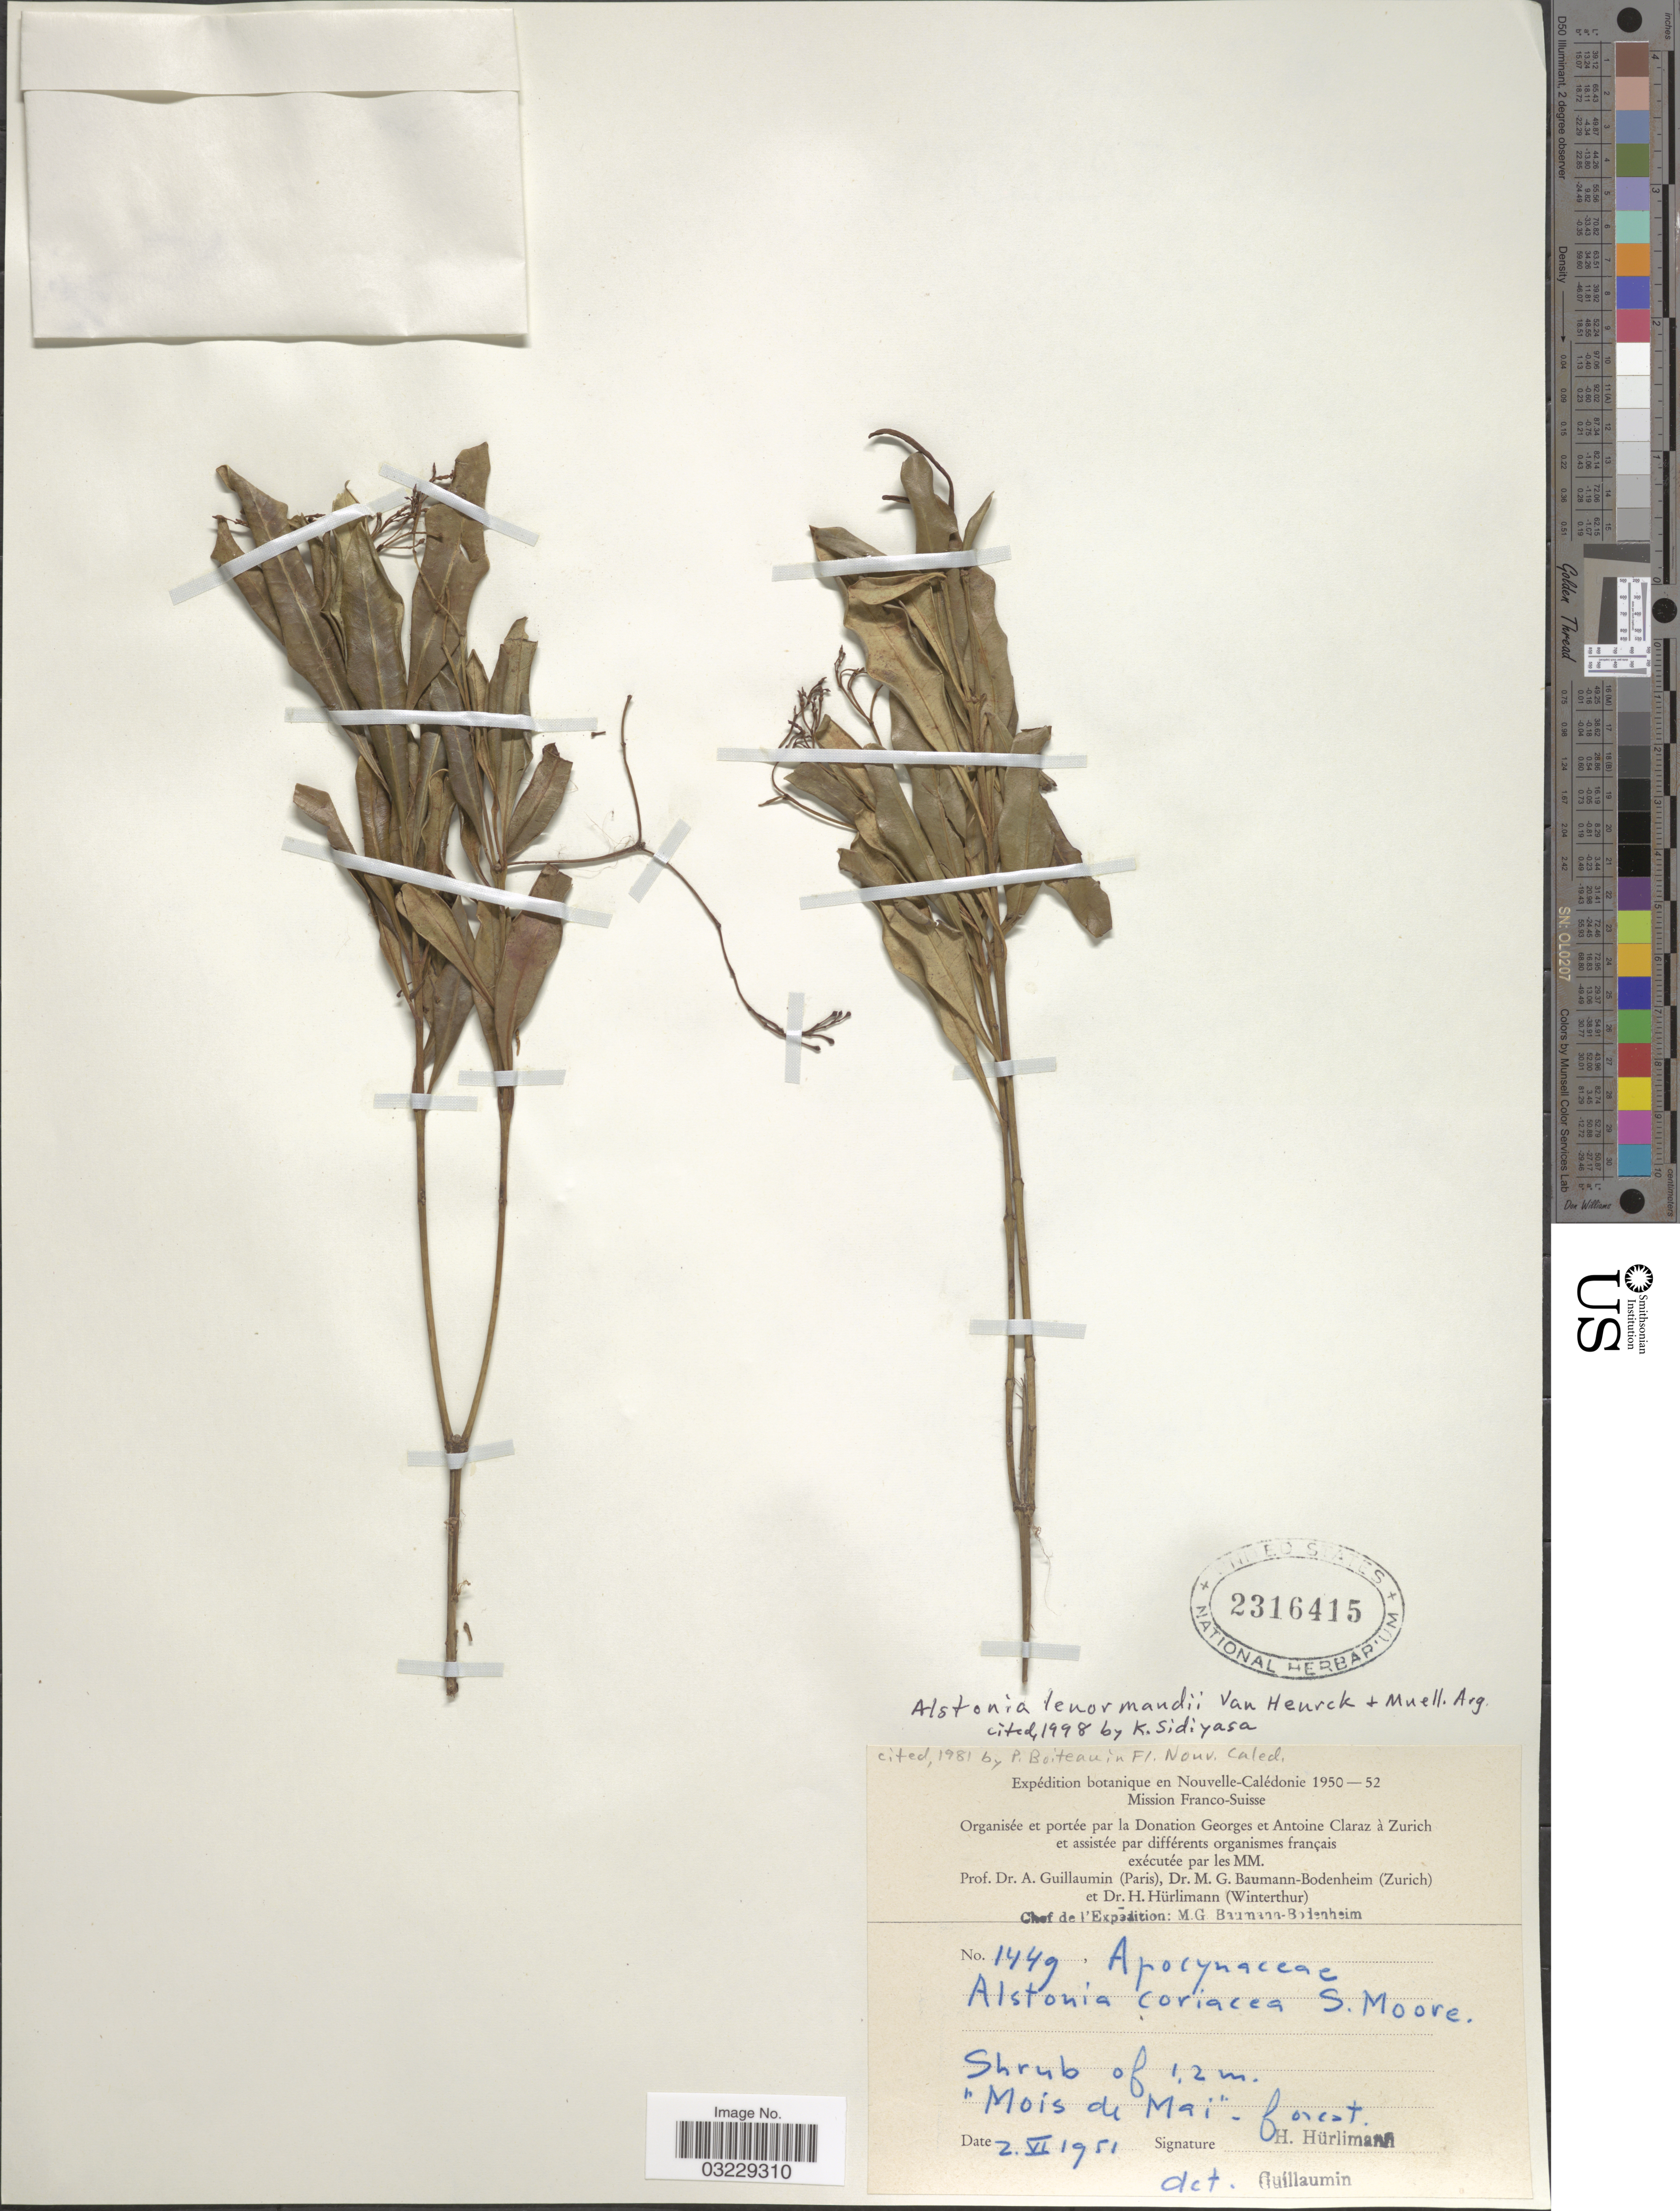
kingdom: Plantae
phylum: Tracheophyta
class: Magnoliopsida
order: Gentianales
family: Apocynaceae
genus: Alstonia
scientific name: Alstonia lenormandii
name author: Van Heurck & Müll. Arg.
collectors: H. Hürlimann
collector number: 1449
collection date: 1951-06-02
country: New Caledonia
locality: Mois de Mai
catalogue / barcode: US 2316415